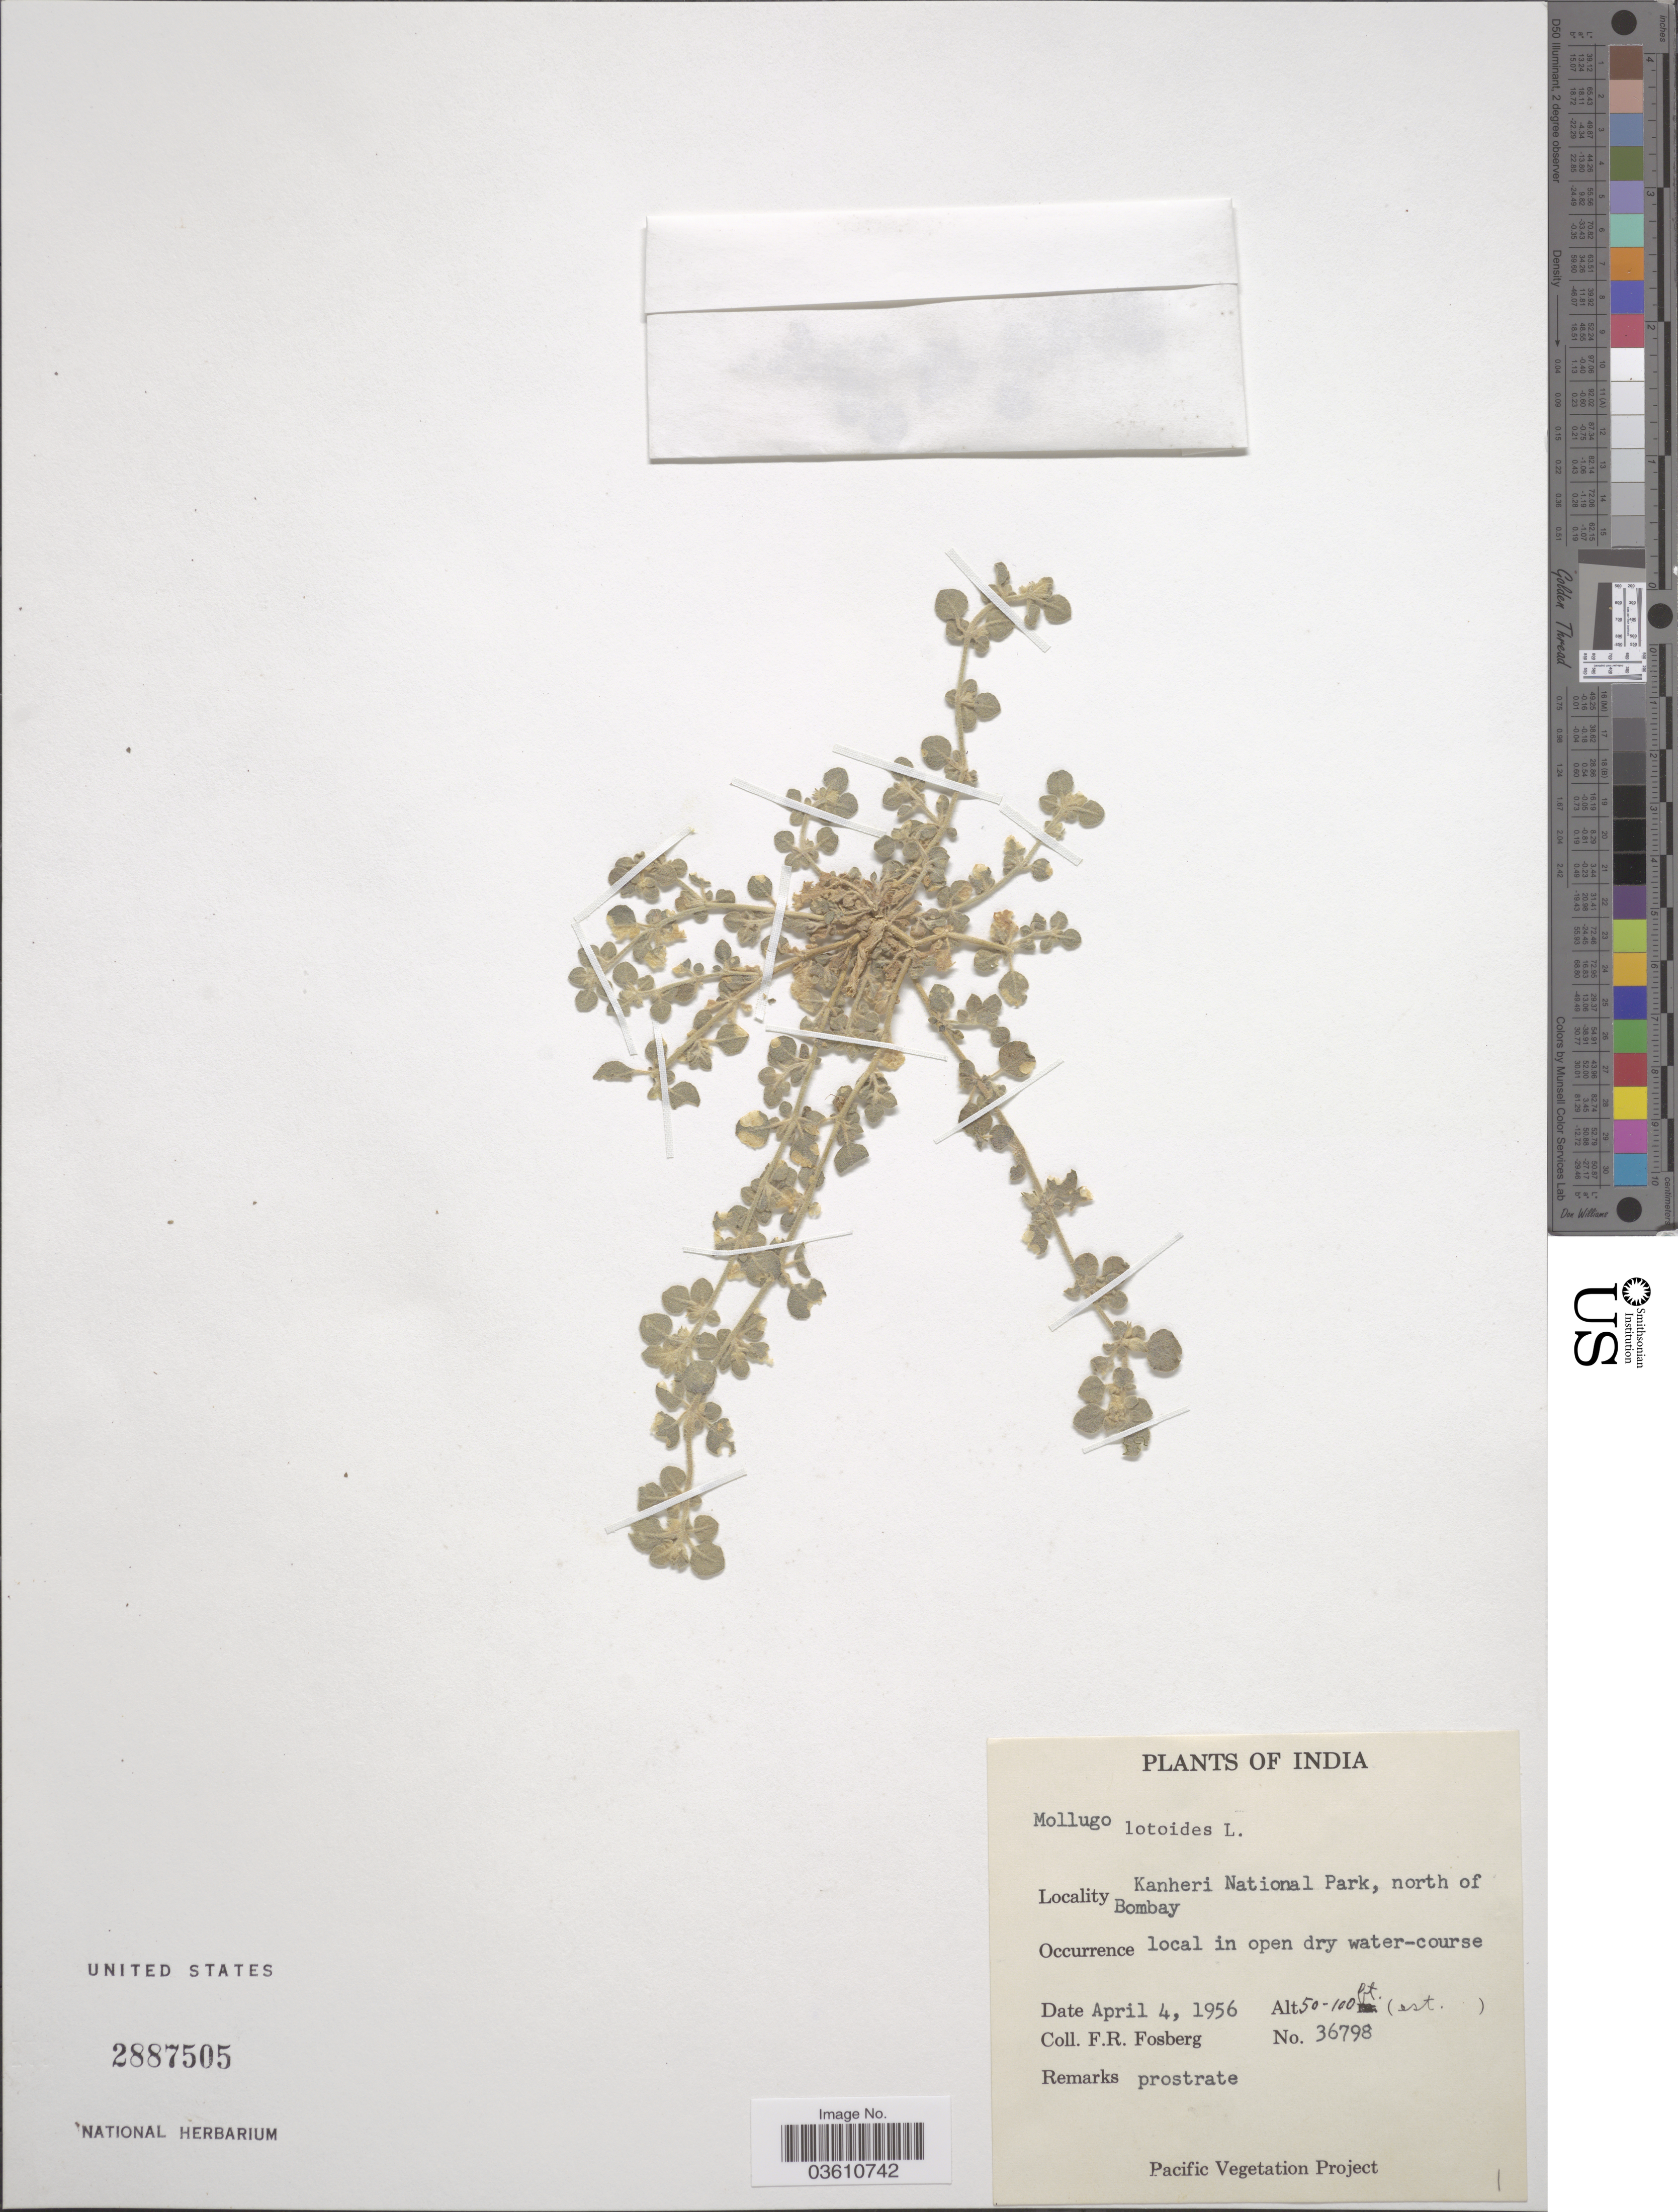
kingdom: Plantae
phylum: Tracheophyta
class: Magnoliopsida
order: Caryophyllales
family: Molluginaceae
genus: Glinus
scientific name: Glinus lotoides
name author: L.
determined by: Strong, Mark T., (BOT), Smithsonian Institution - National Museum of Natural History (UNITED STATES)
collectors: F. R. Fosberg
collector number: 36798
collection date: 1956-04-04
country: India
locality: Nakheri National Park, north of Bombay.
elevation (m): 15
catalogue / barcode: US 2887505